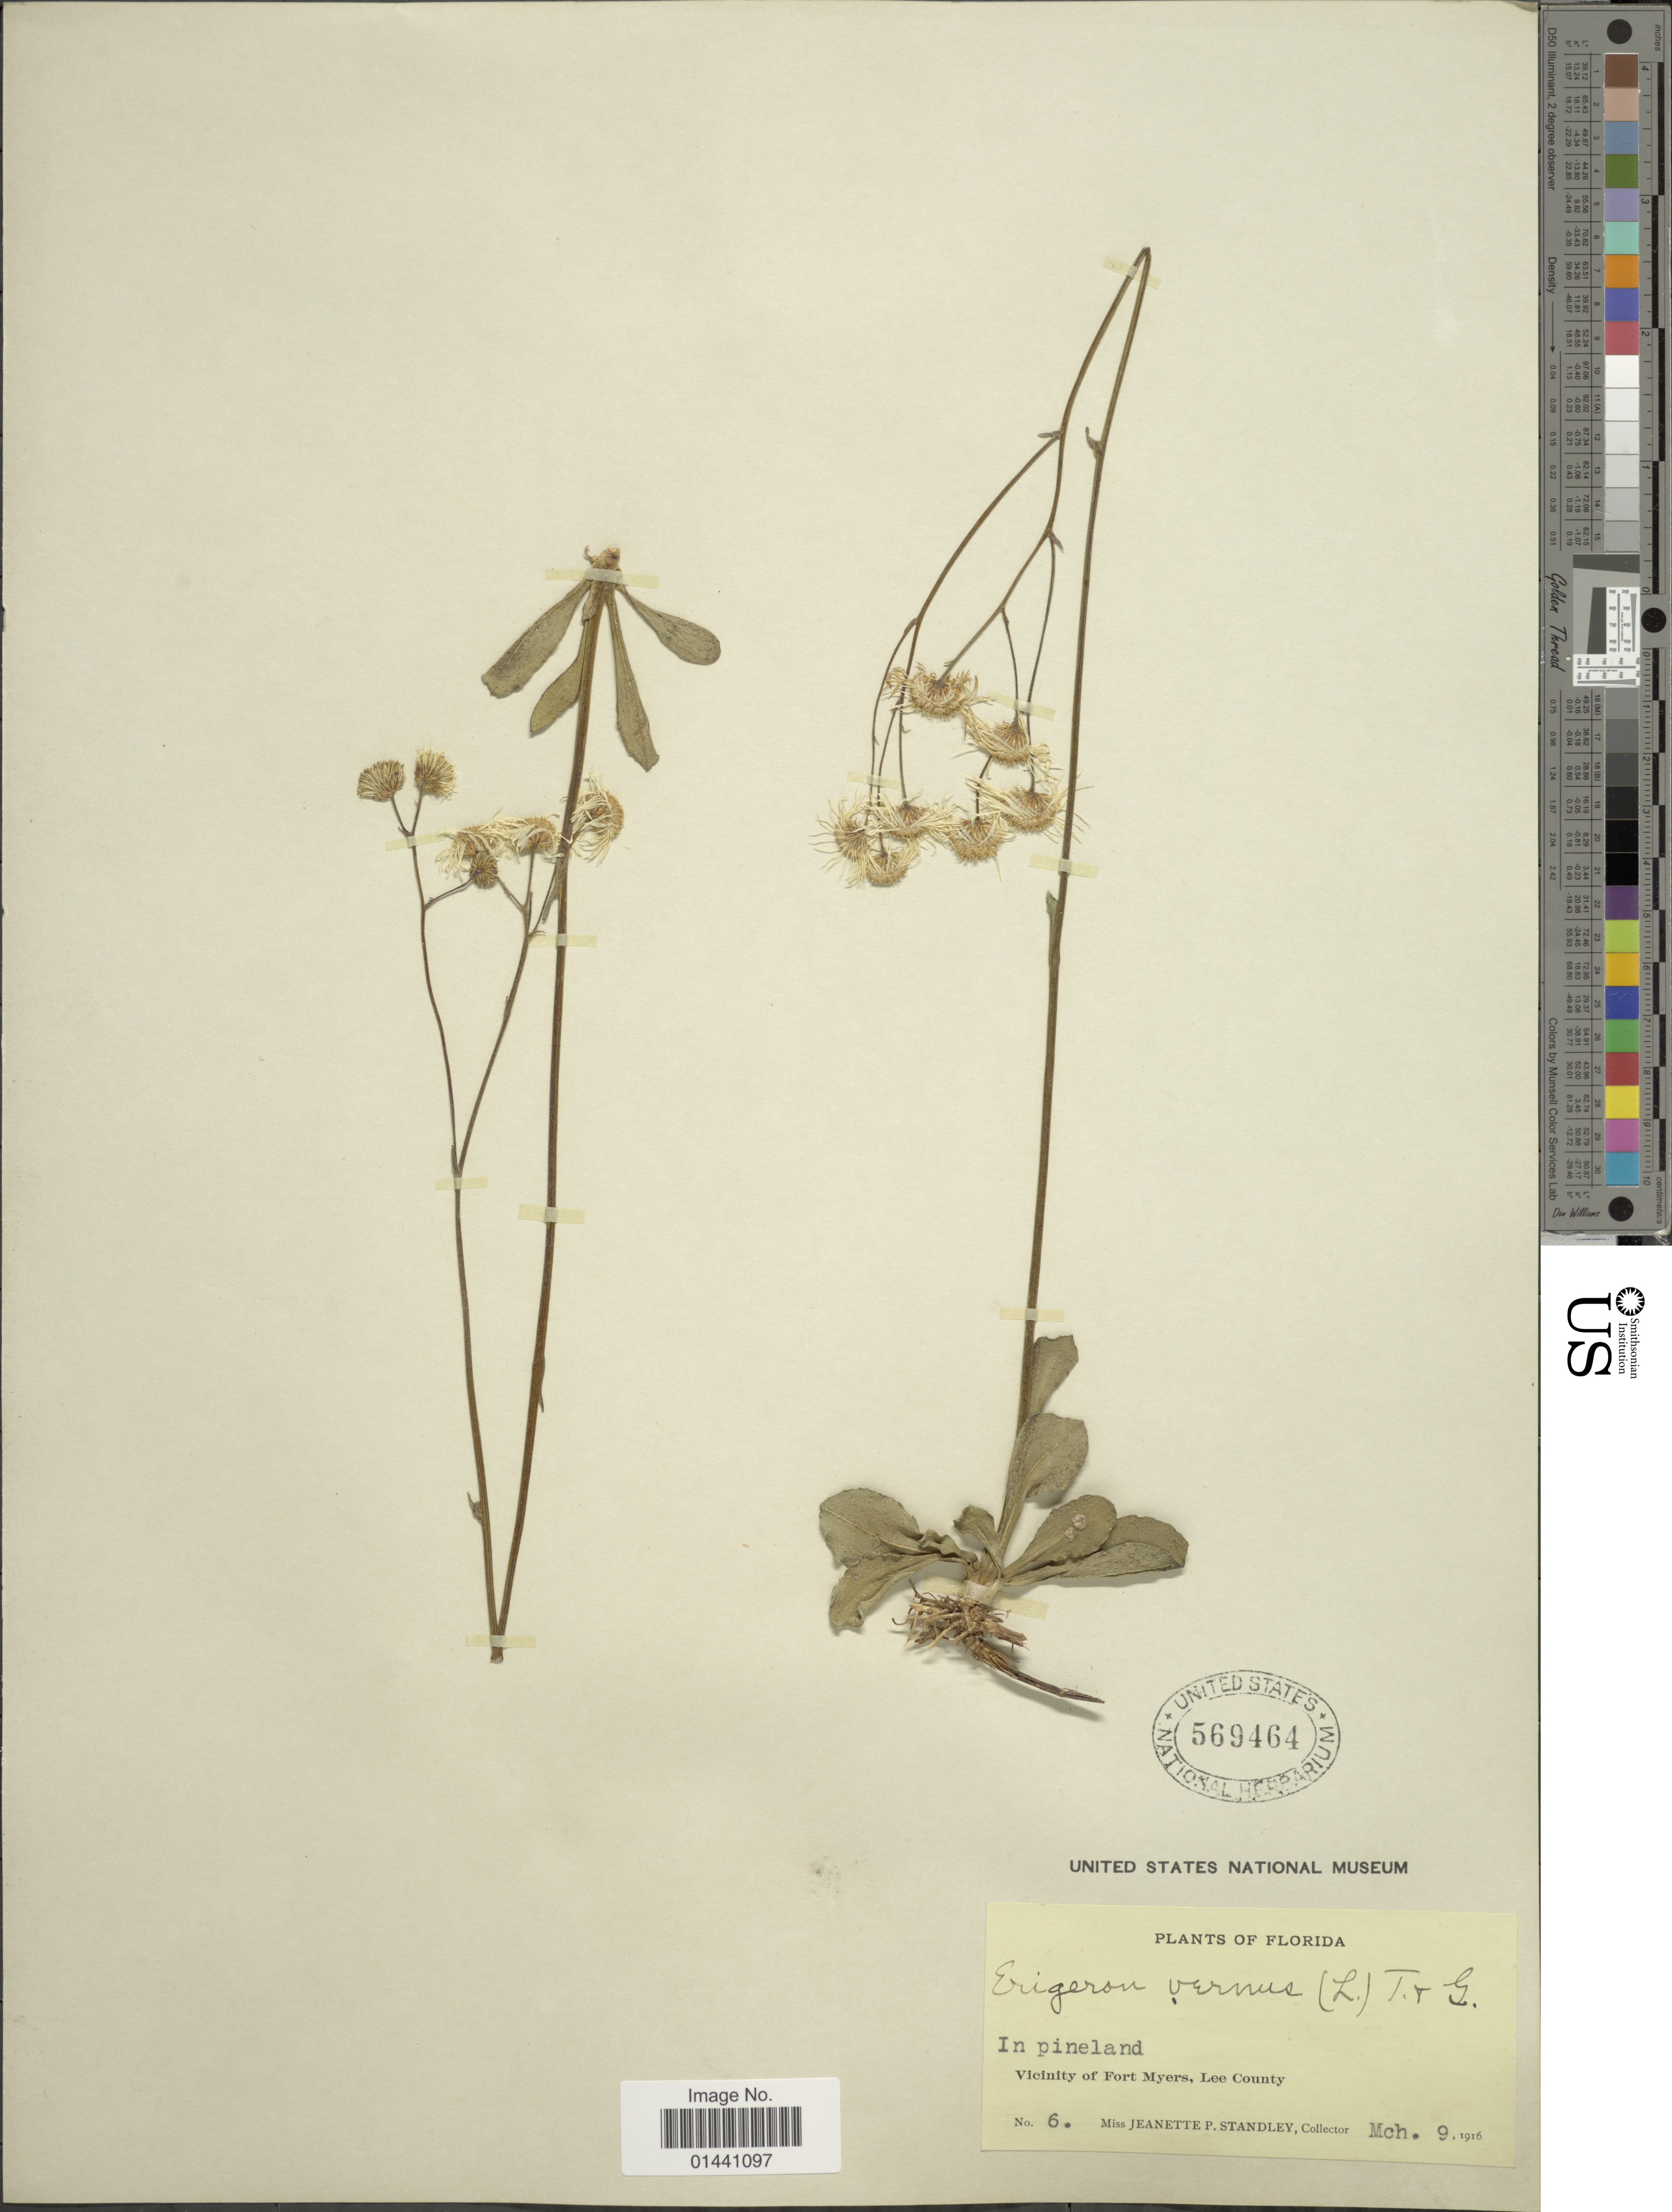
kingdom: Plantae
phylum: Tracheophyta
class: Magnoliopsida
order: Asterales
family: Asteraceae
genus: Erigeron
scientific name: Erigeron vernus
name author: (L.) Torr. & A. Gray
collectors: J. P. Standley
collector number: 6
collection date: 1916-03-09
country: United States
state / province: Florida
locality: In pineland, Vicinity of Fort Myers, Lee County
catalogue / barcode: US 569464